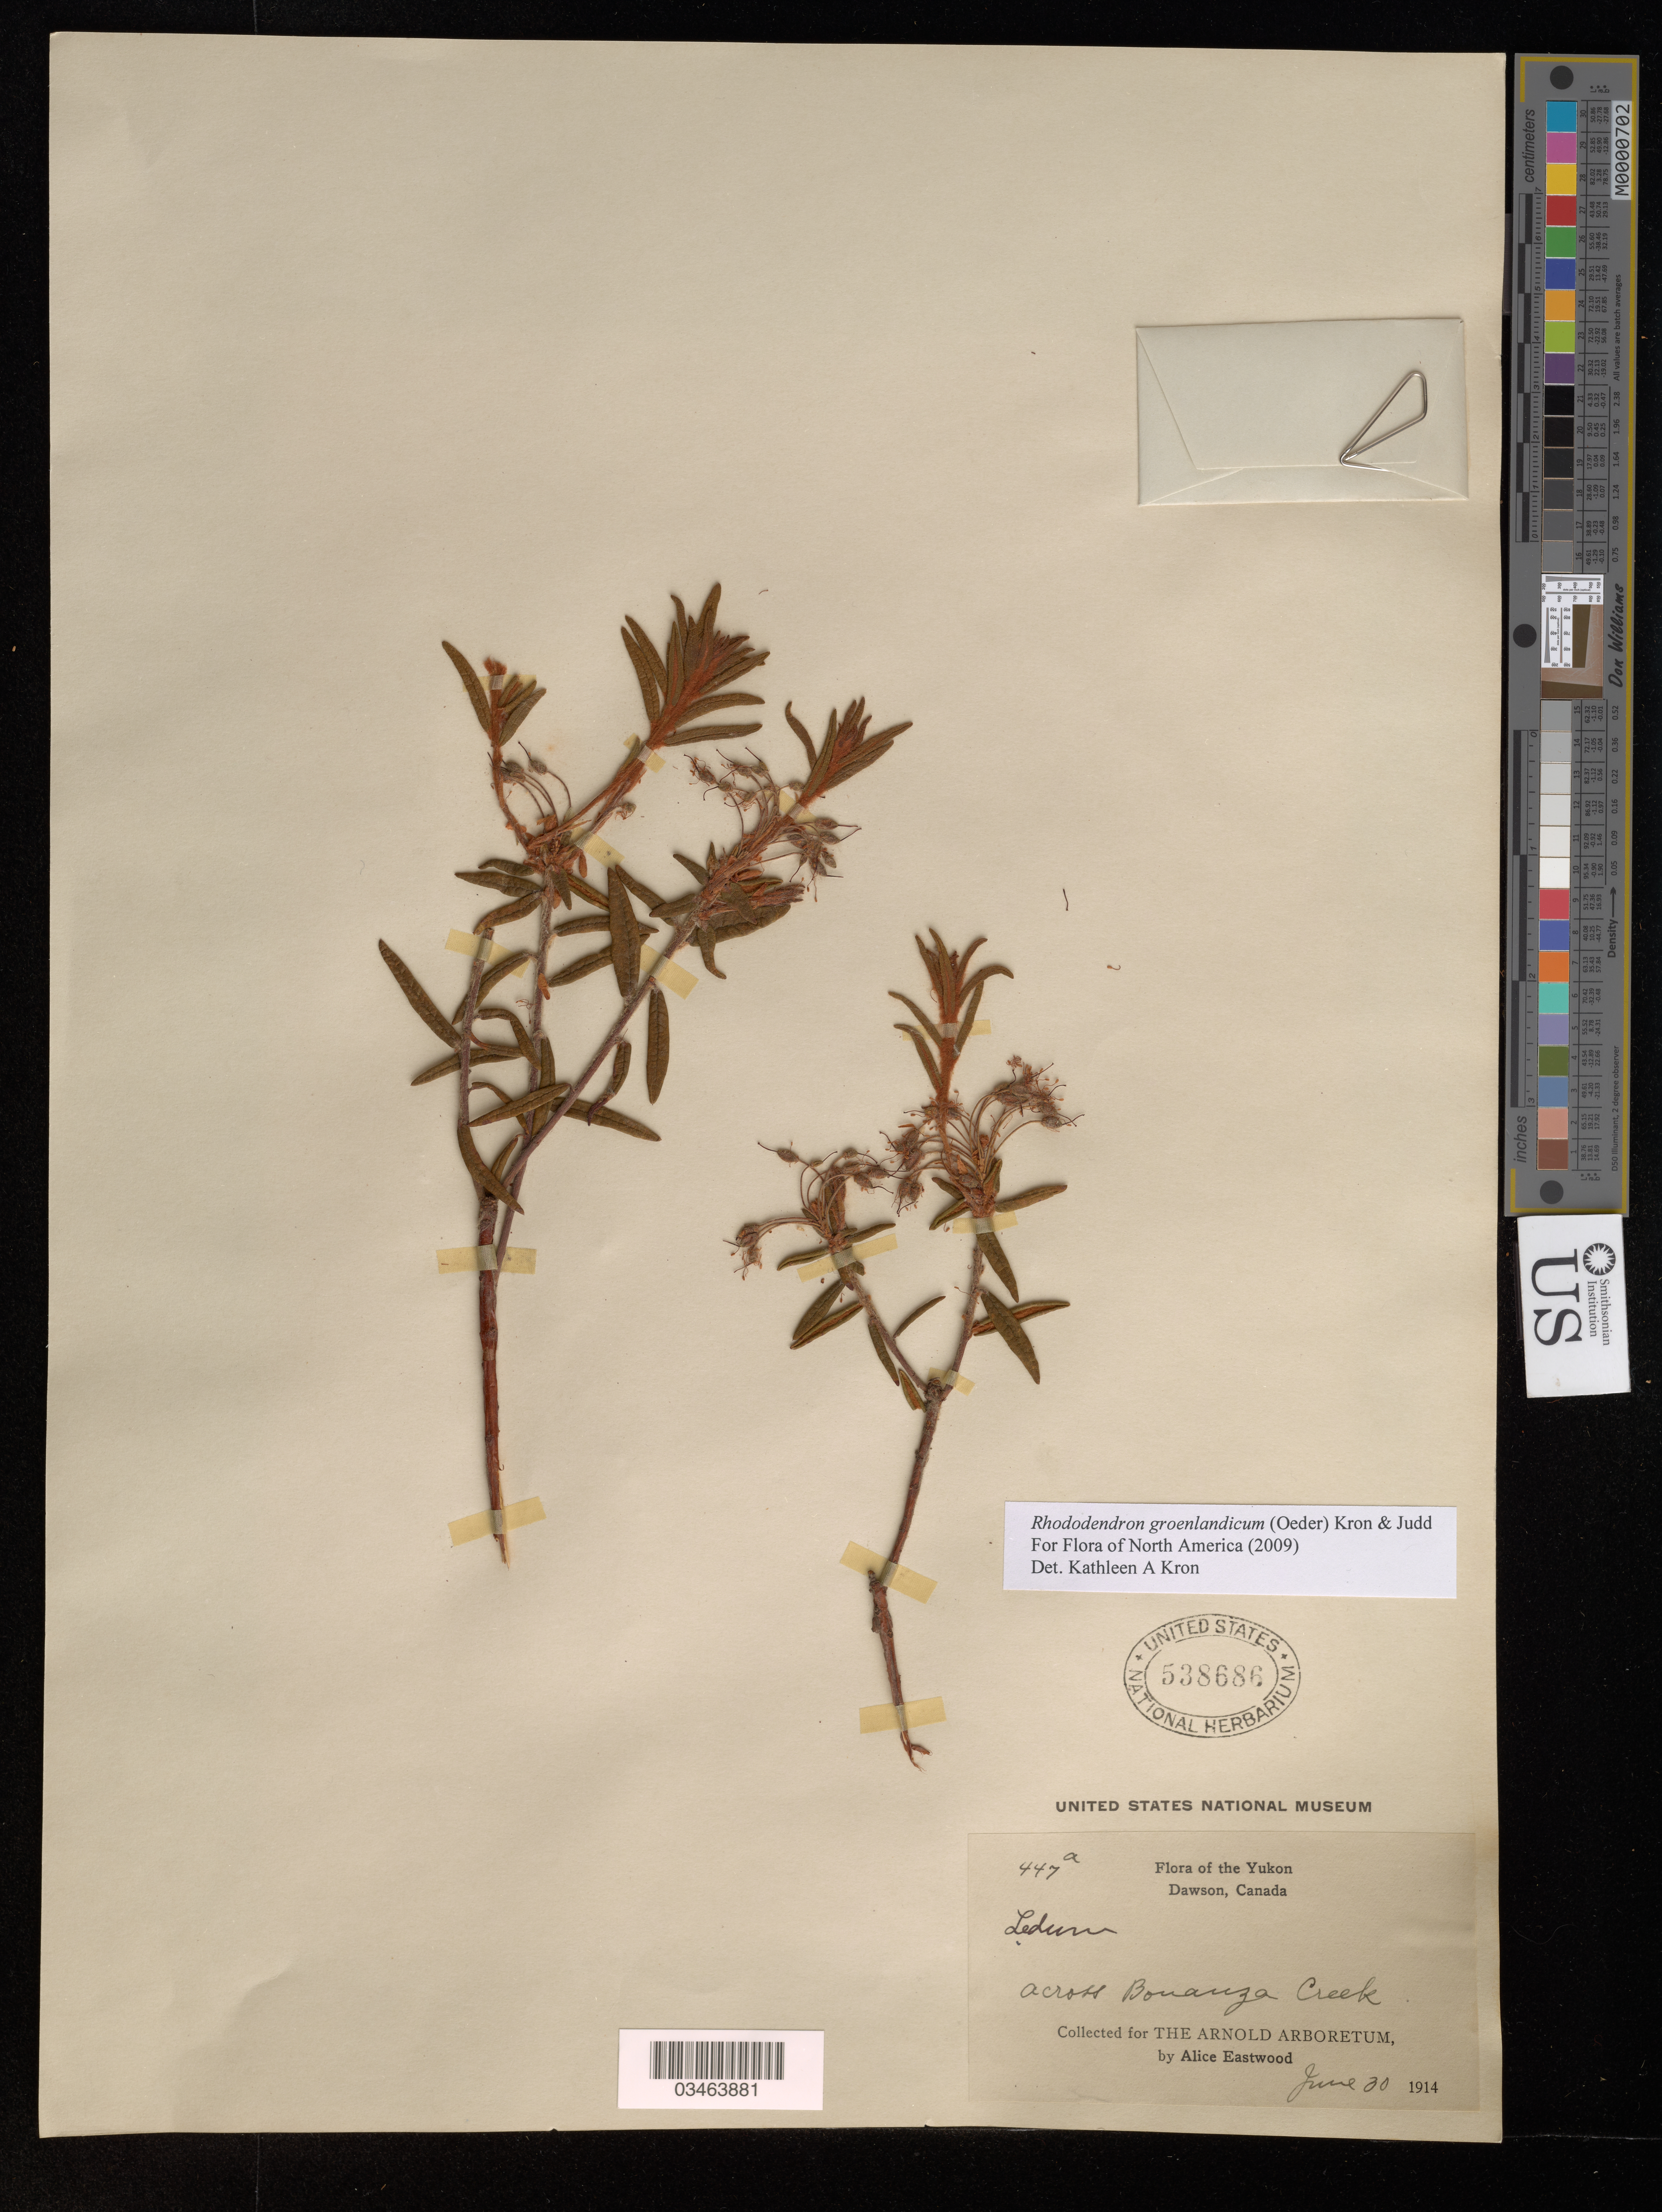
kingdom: Plantae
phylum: Tracheophyta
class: Magnoliopsida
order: Ericales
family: Ericaceae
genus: Rhododendron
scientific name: Rhododendron groenlandicum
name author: (Oeder) Kron & Judd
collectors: A. Eastwood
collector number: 447a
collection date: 1914-06-30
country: Canada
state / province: Yukon Territory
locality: Yukon. Dawson. Across Bonanza Creek.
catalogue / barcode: US 538686